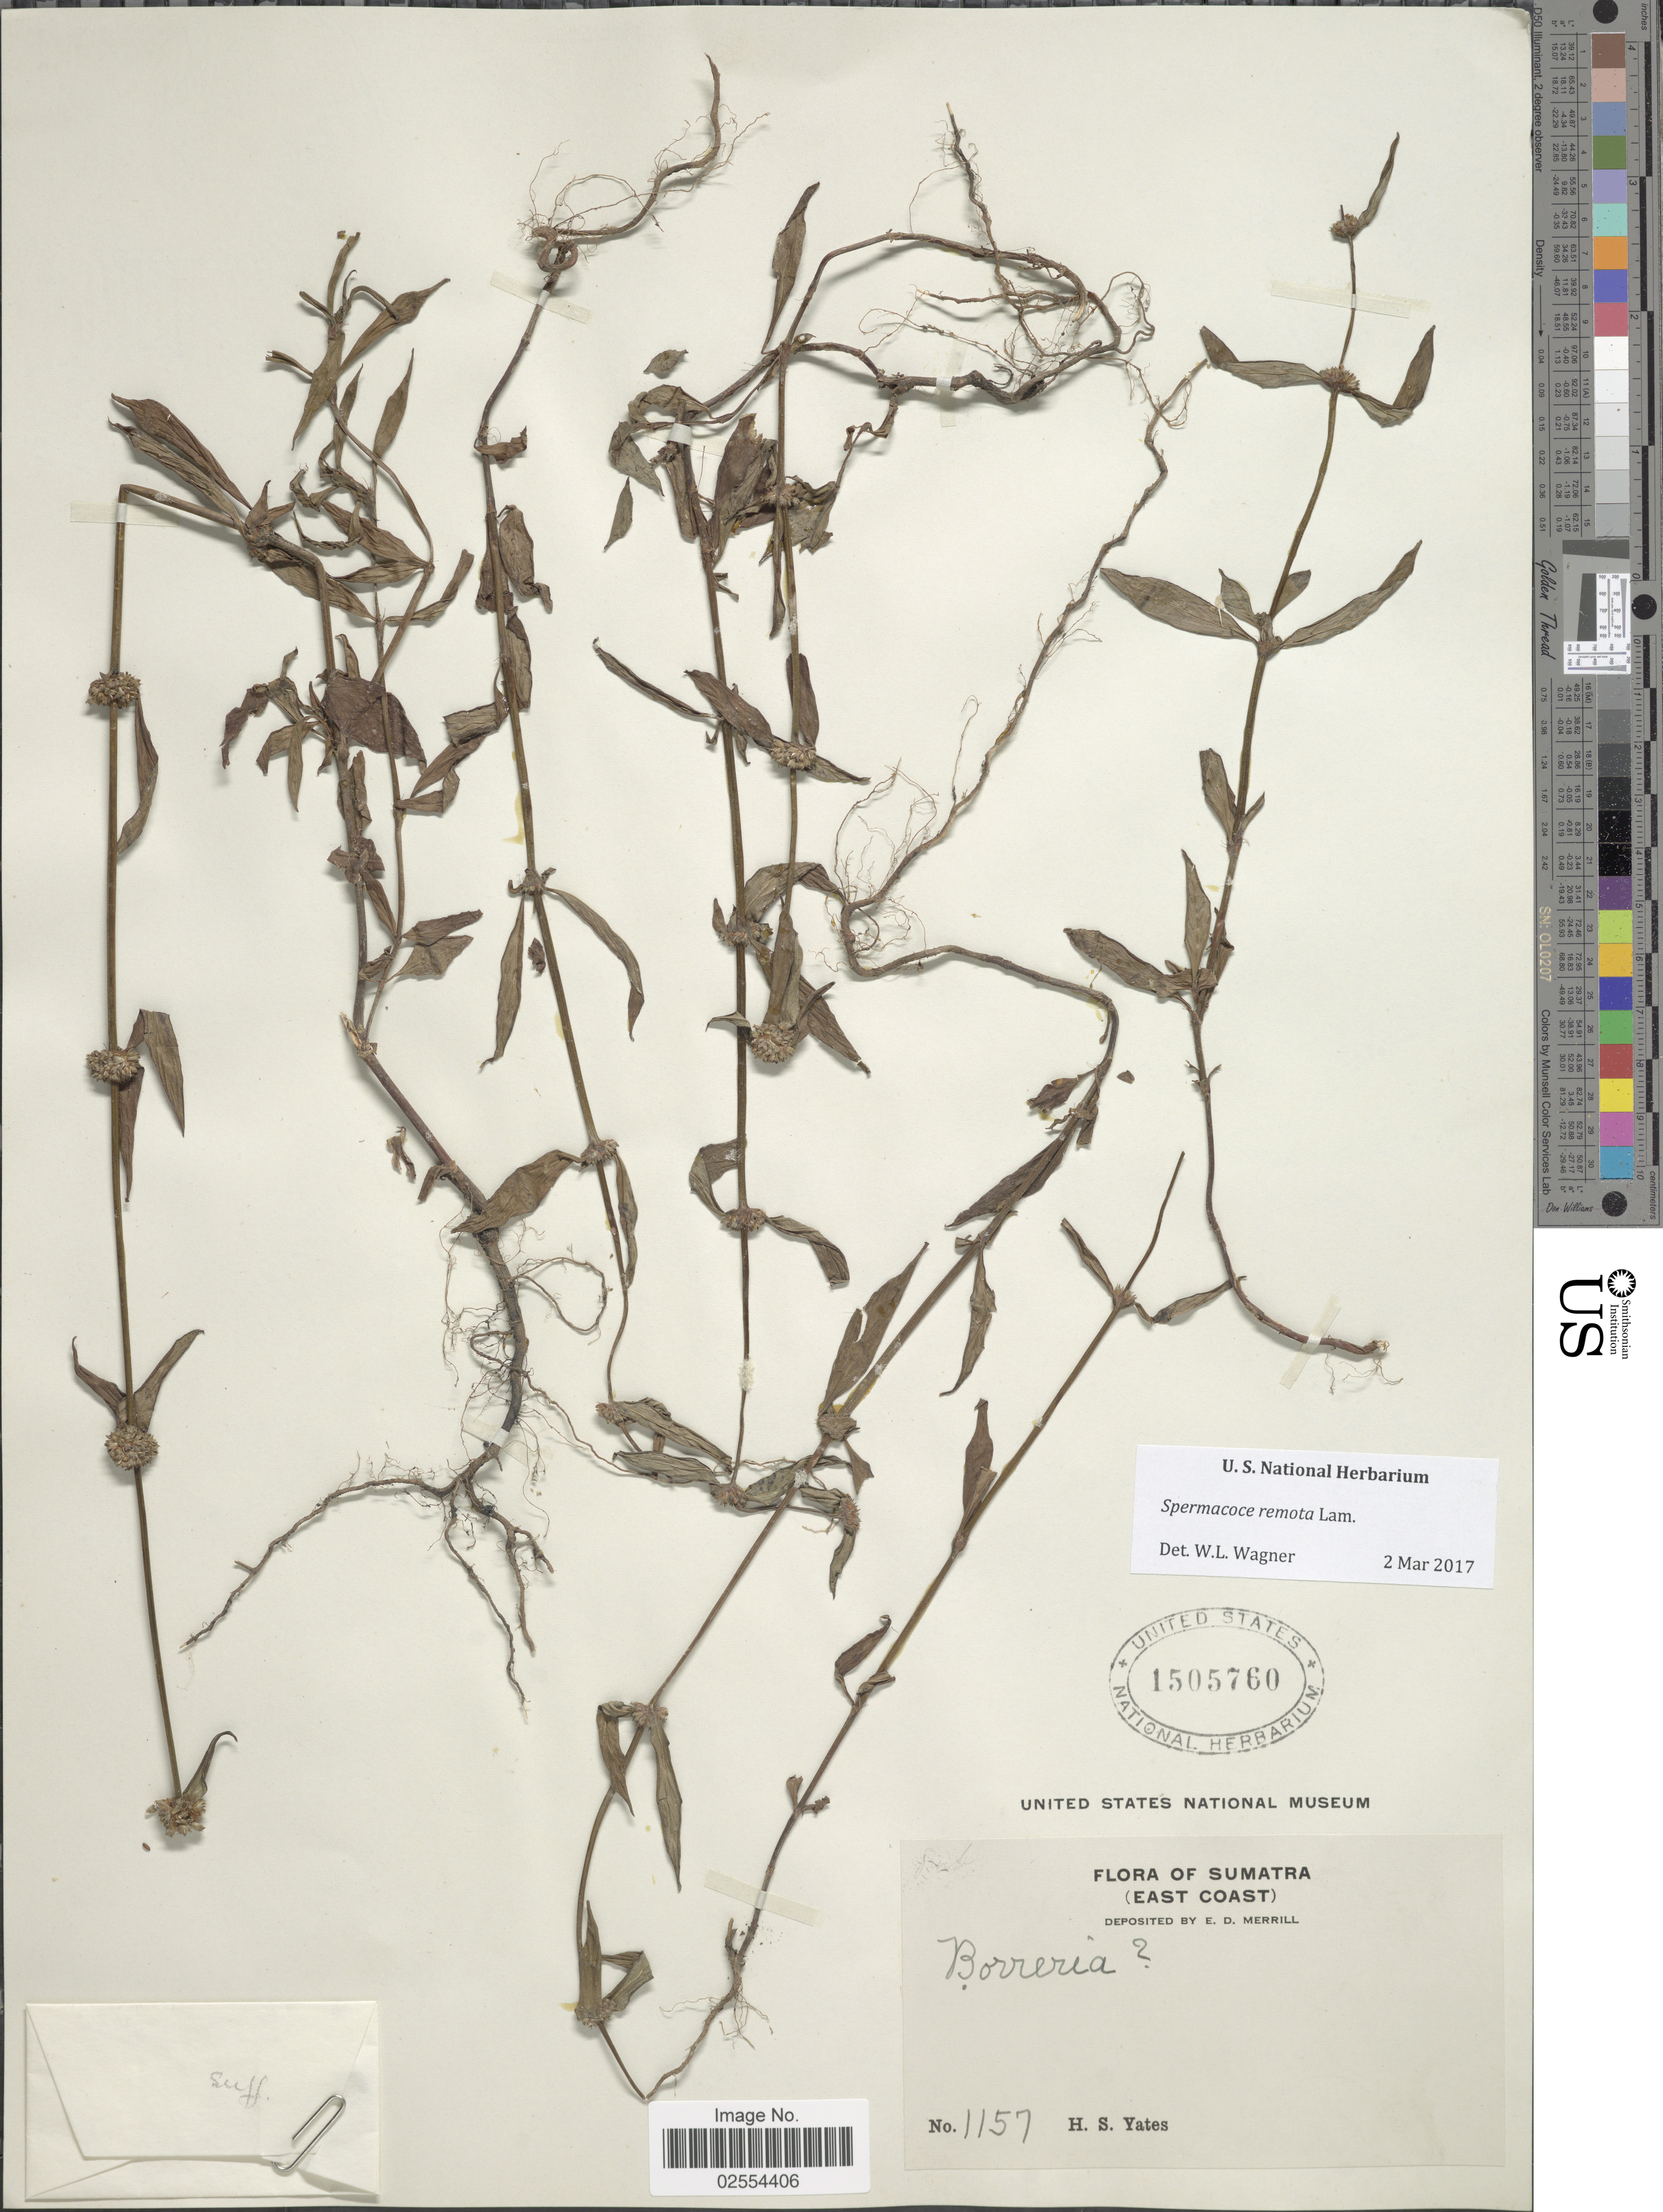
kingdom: Plantae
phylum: Tracheophyta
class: Magnoliopsida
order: Gentianales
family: Rubiaceae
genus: Spermacoce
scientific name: Spermacoce remota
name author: Lam.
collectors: H. S. Yates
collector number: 1157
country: Indonesia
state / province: Sumatra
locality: (East Coast)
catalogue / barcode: US 1505760